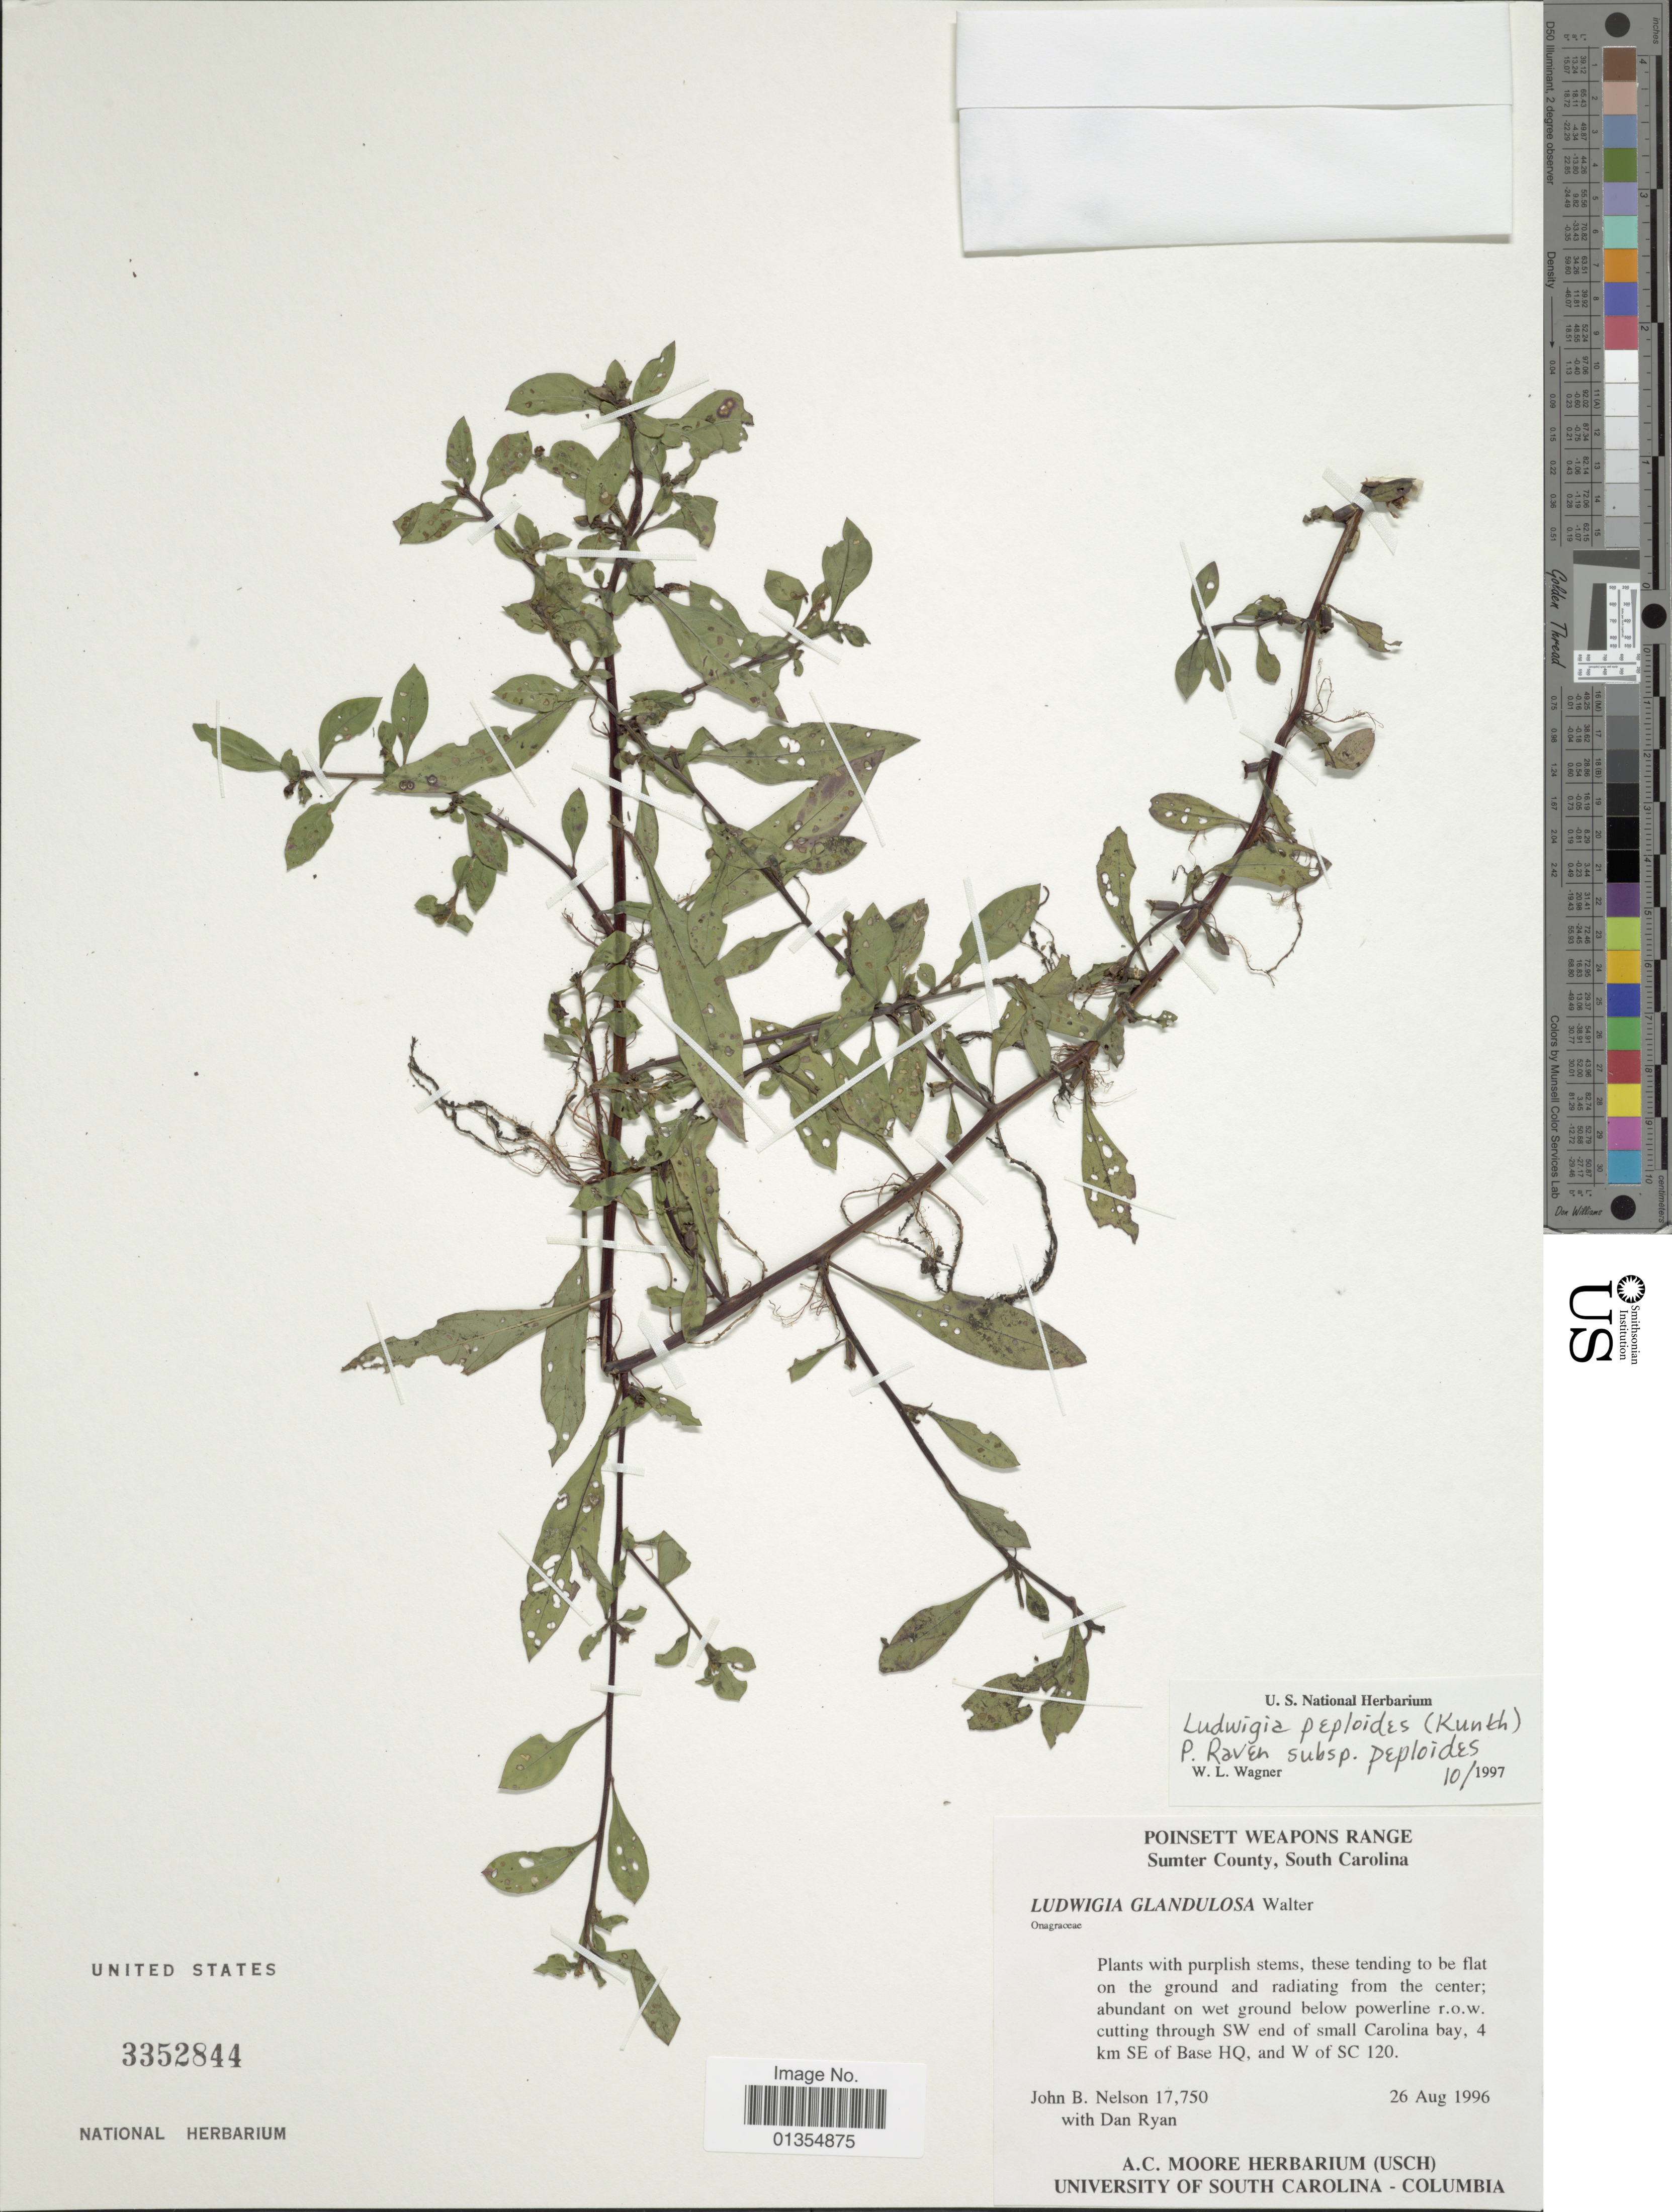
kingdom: Plantae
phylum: Tracheophyta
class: Magnoliopsida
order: Myrtales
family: Onagraceae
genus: Ludwigia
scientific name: Ludwigia peploides subsp. peploides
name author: (Kunth) P.H. Raven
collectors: J. B. Nelson & D. Ryan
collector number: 17750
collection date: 1996-08-26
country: United States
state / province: South Carolina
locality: Ponsett Weapons Range, Sumter County, abundant on west ground below powerline r.o.w. cutting through SW end of small Carolina bay, 4 km sE of Base HQ, and W of SC 120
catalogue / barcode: US 3352844